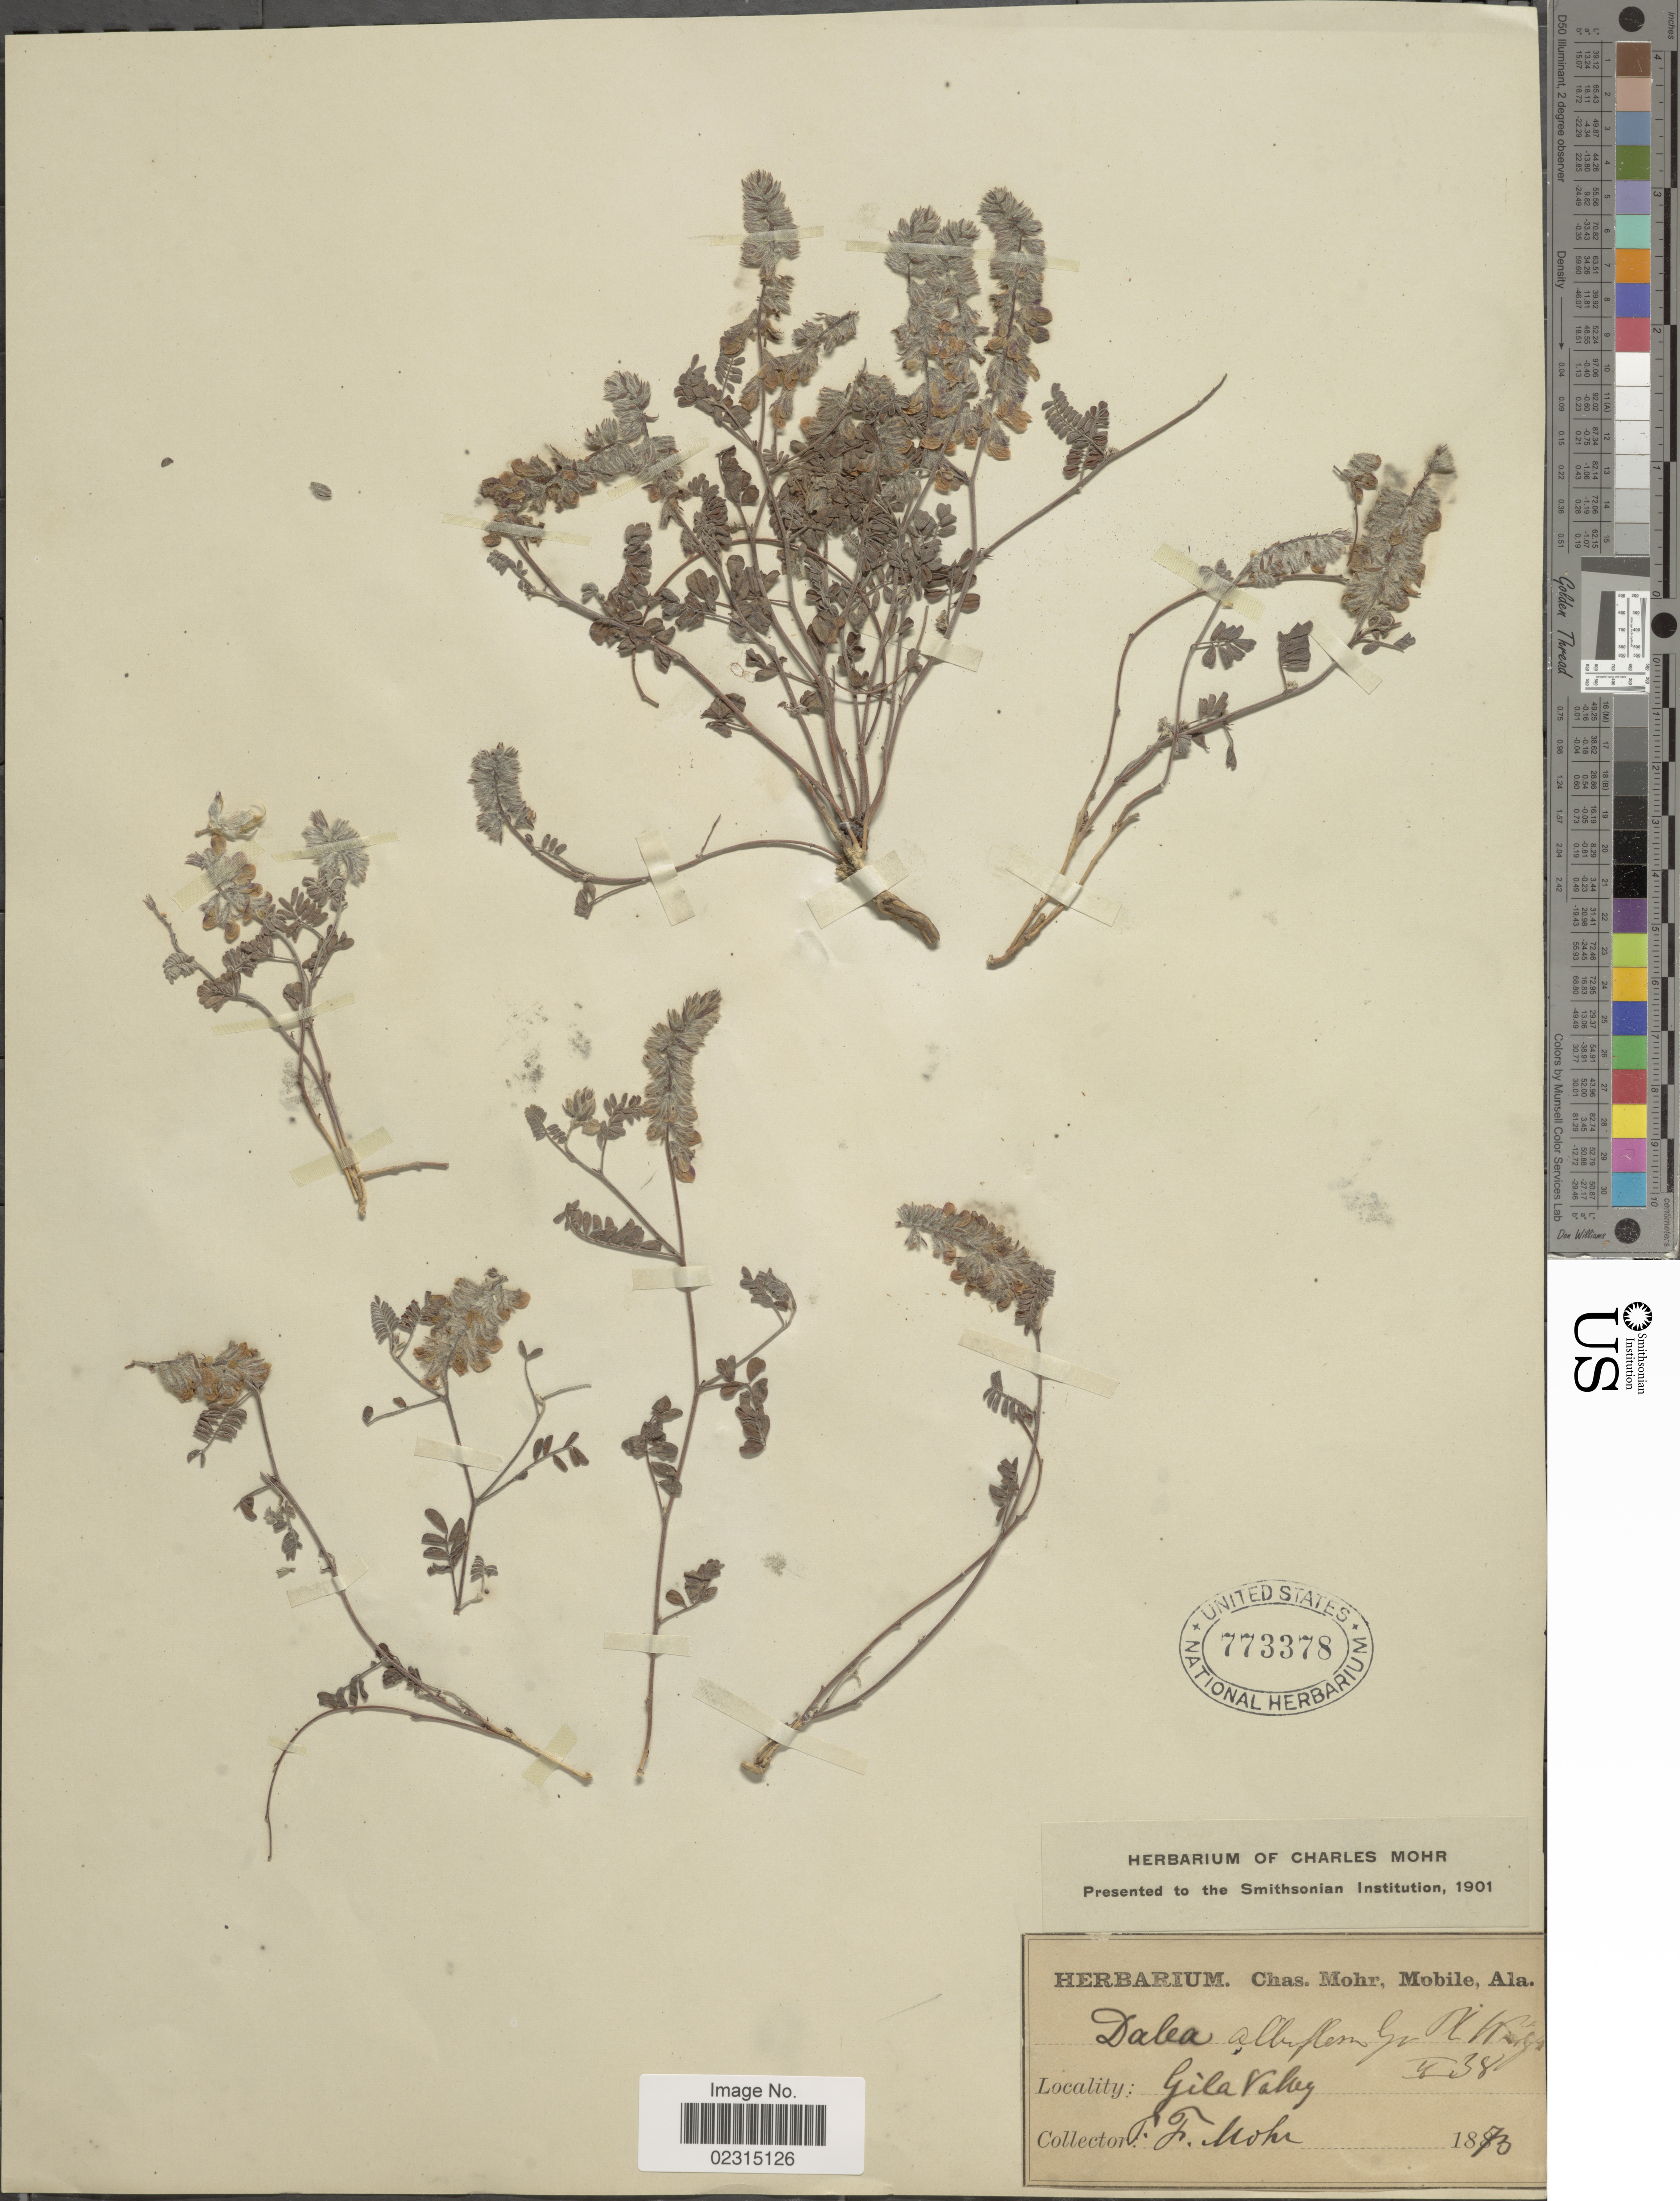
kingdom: Plantae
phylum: Tracheophyta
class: Magnoliopsida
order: Fabales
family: Fabaceae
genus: Marina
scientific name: Marina calycosa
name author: (A. Gray) Barneby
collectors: P. F. Mohr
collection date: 1873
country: United States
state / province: Arizona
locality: Gila Valley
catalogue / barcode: US 773378